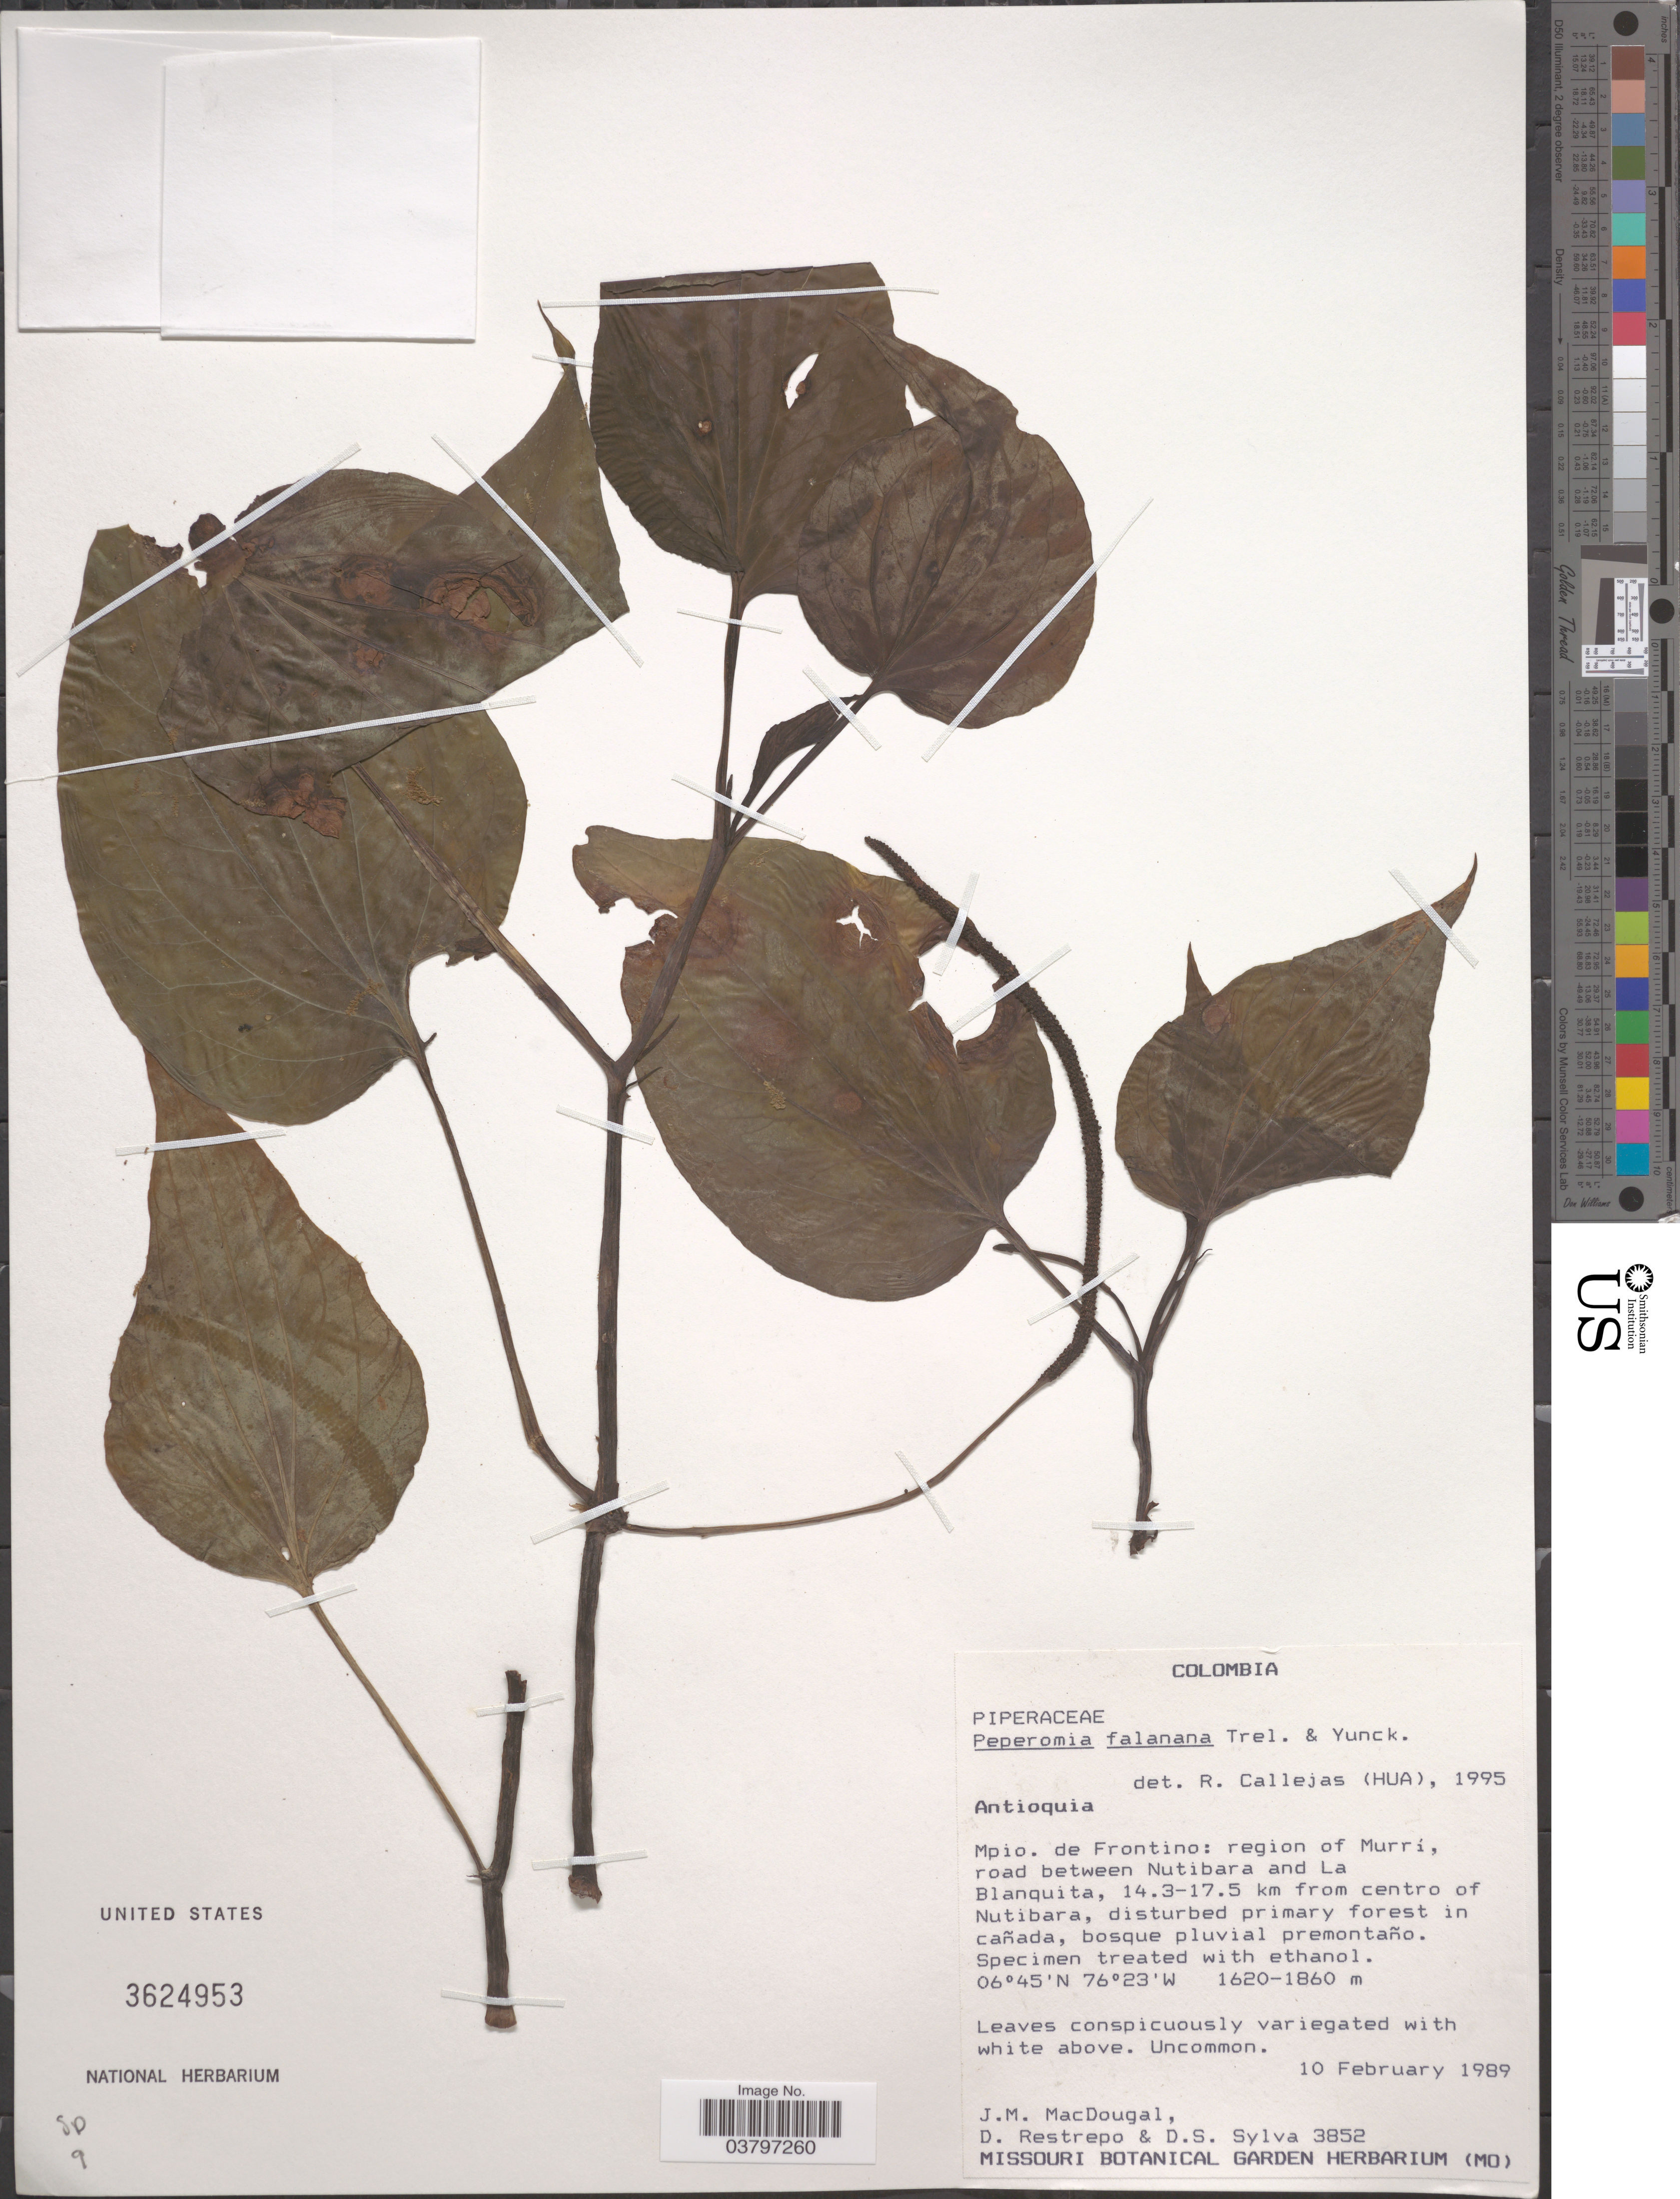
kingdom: Plantae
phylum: Tracheophyta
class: Magnoliopsida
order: Piperales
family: Piperaceae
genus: Peperomia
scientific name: Peperomia falanana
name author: Trel. & Yunck.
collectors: J. M. MacDougal, D. Restrepo & D. Sylva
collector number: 3852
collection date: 1989-02-10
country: Colombia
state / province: Antioquia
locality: Mpio. de Frontino: region of Murrí, road between Nutibara and La Blanquita, 14.3-17.5 km from centro of Nutibara, disturbed primary forest in cañada, bosque pluvial premontaño.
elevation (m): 1620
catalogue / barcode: US 3624953